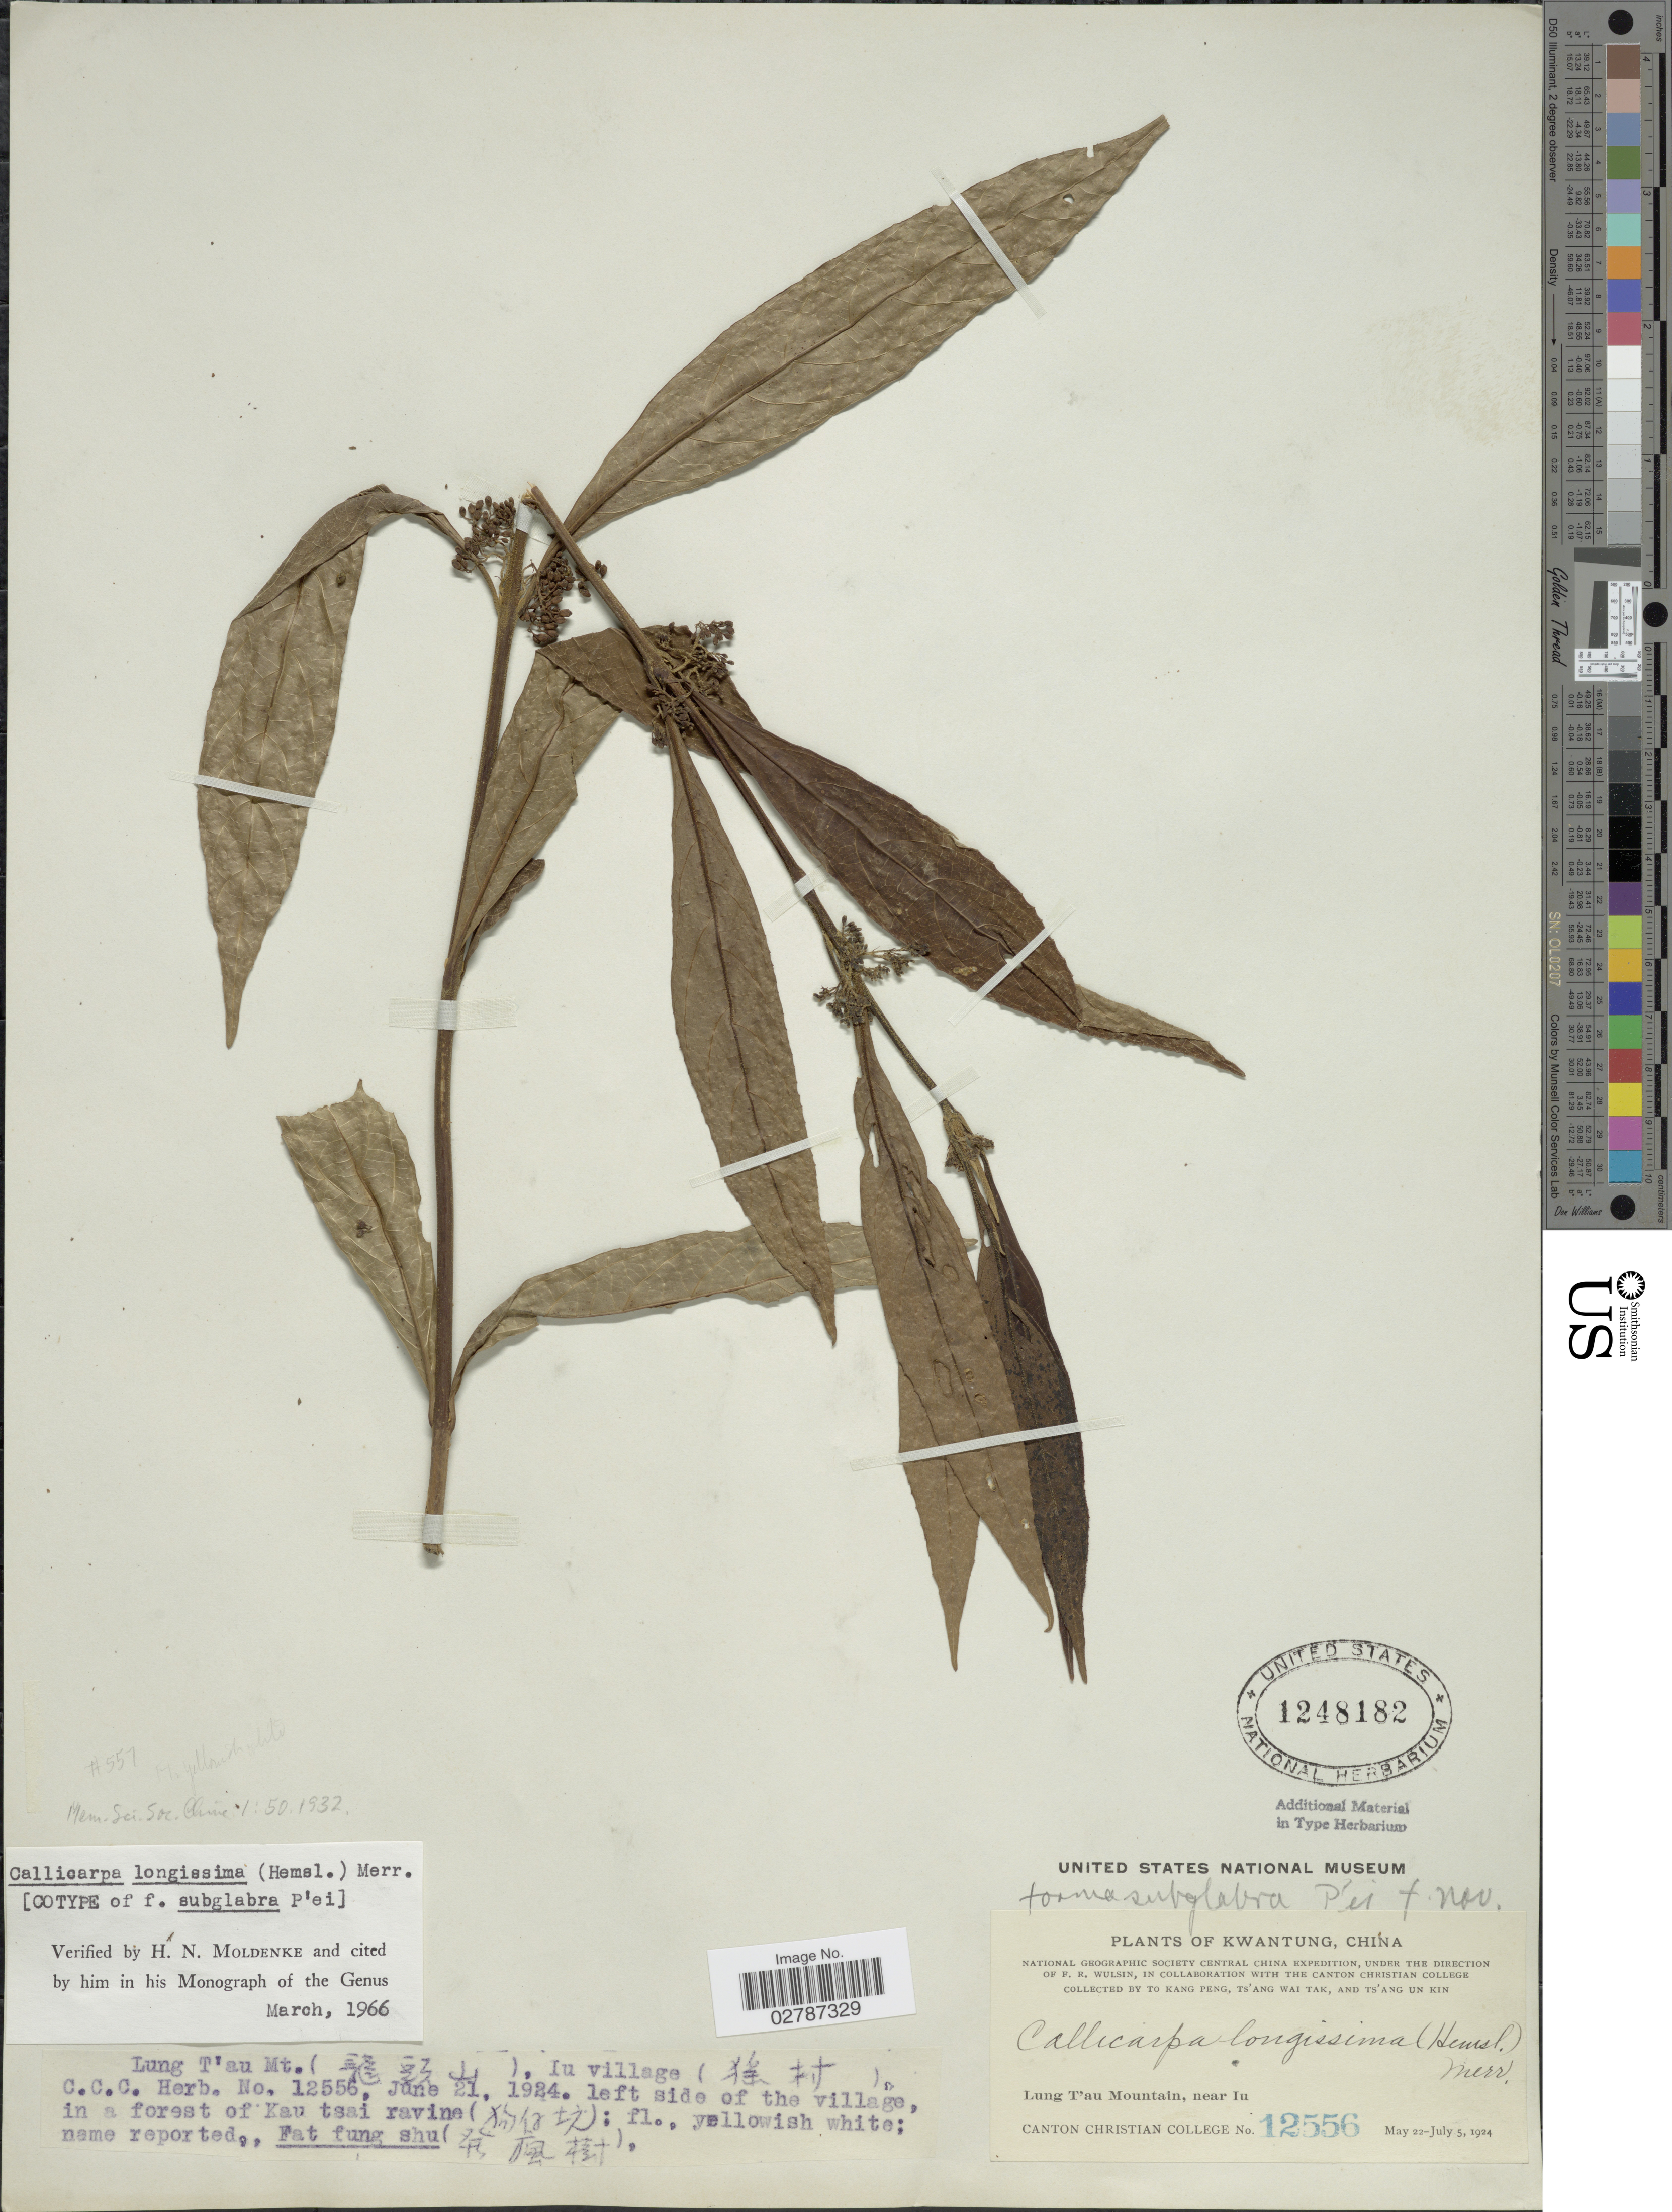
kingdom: Plantae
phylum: Tracheophyta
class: Magnoliopsida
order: Lamiales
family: Lamiaceae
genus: Callicarpa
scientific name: Callicarpa longissima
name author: (Hemsl.) Merr.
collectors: Canton Christian College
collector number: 12556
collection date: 1924-06-21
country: China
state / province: Guangdong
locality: Kwangtung. Lung T'au Mountain, near Iu village.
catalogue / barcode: US 1248182